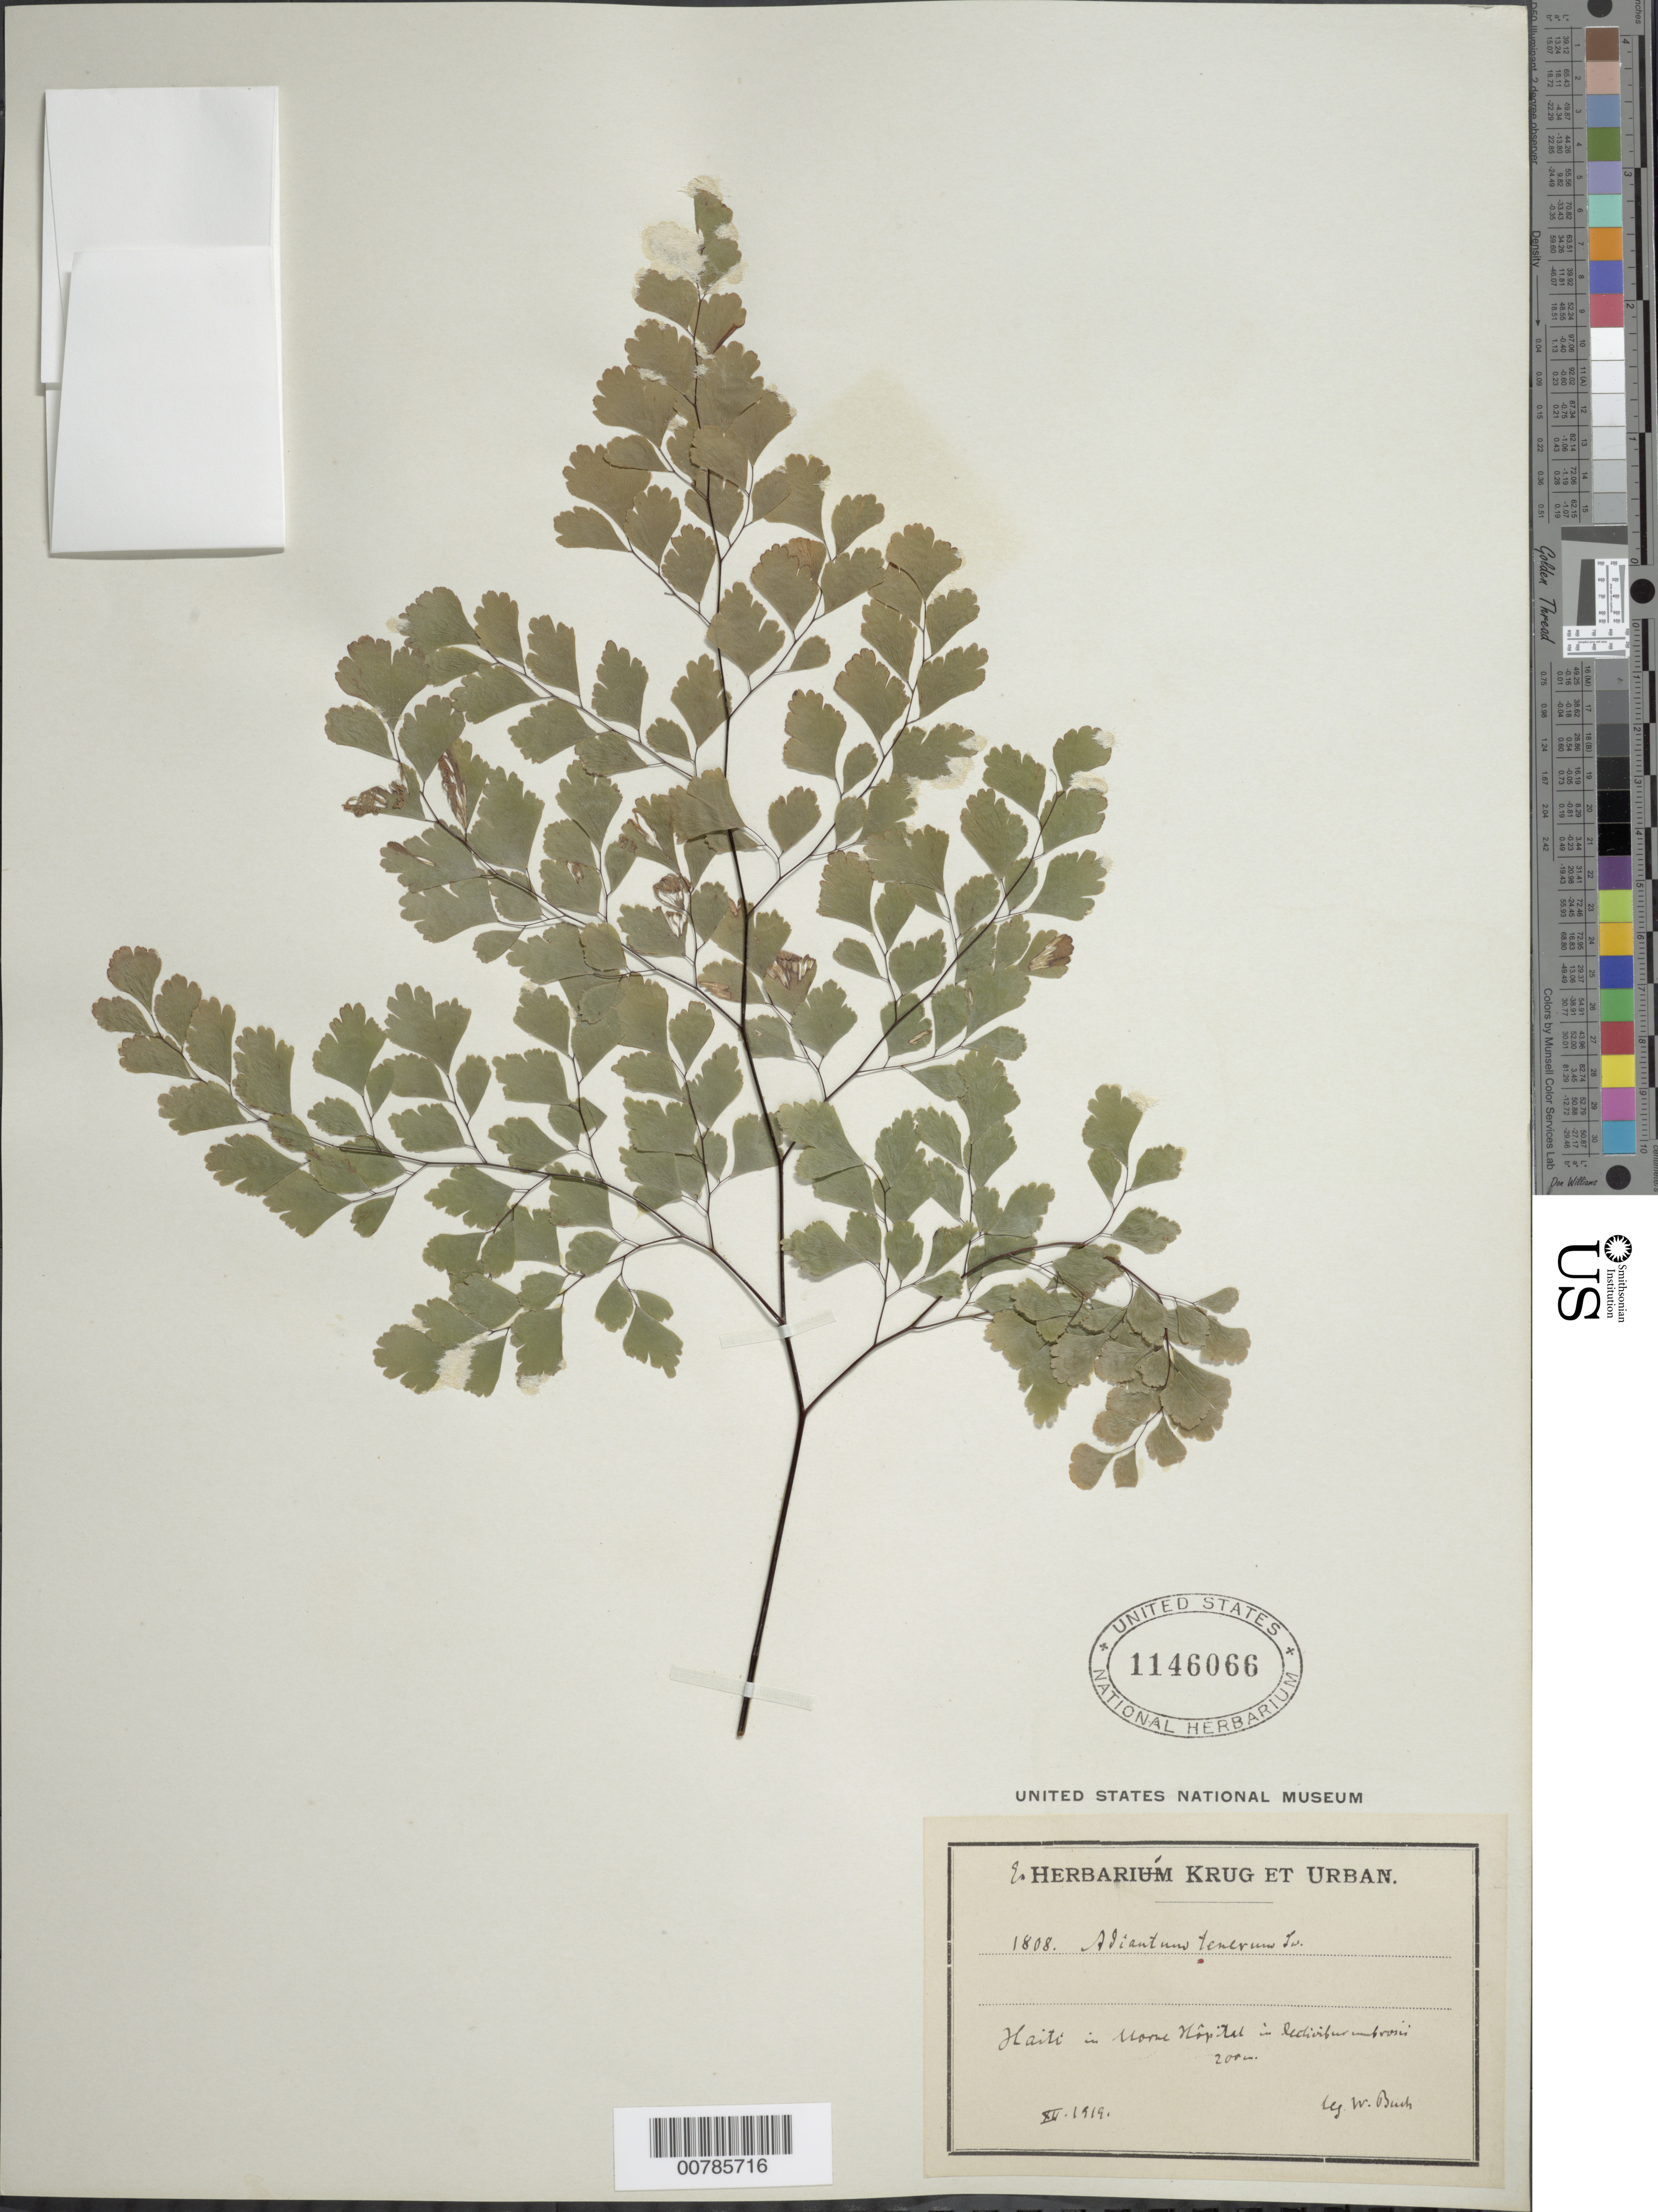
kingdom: Plantae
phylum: Tracheophyta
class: Polypodiopsida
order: Polypodiales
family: Pteridaceae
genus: Adiantum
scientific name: Adiantum tenerum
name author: Sw.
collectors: C. W. L. Krug & I. Urban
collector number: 1808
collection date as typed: Dec 1919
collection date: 1919-12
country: Haiti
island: Hispaniola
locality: Morne Hôpital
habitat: Declivibus umbrosis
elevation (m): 200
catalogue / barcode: US 1146066